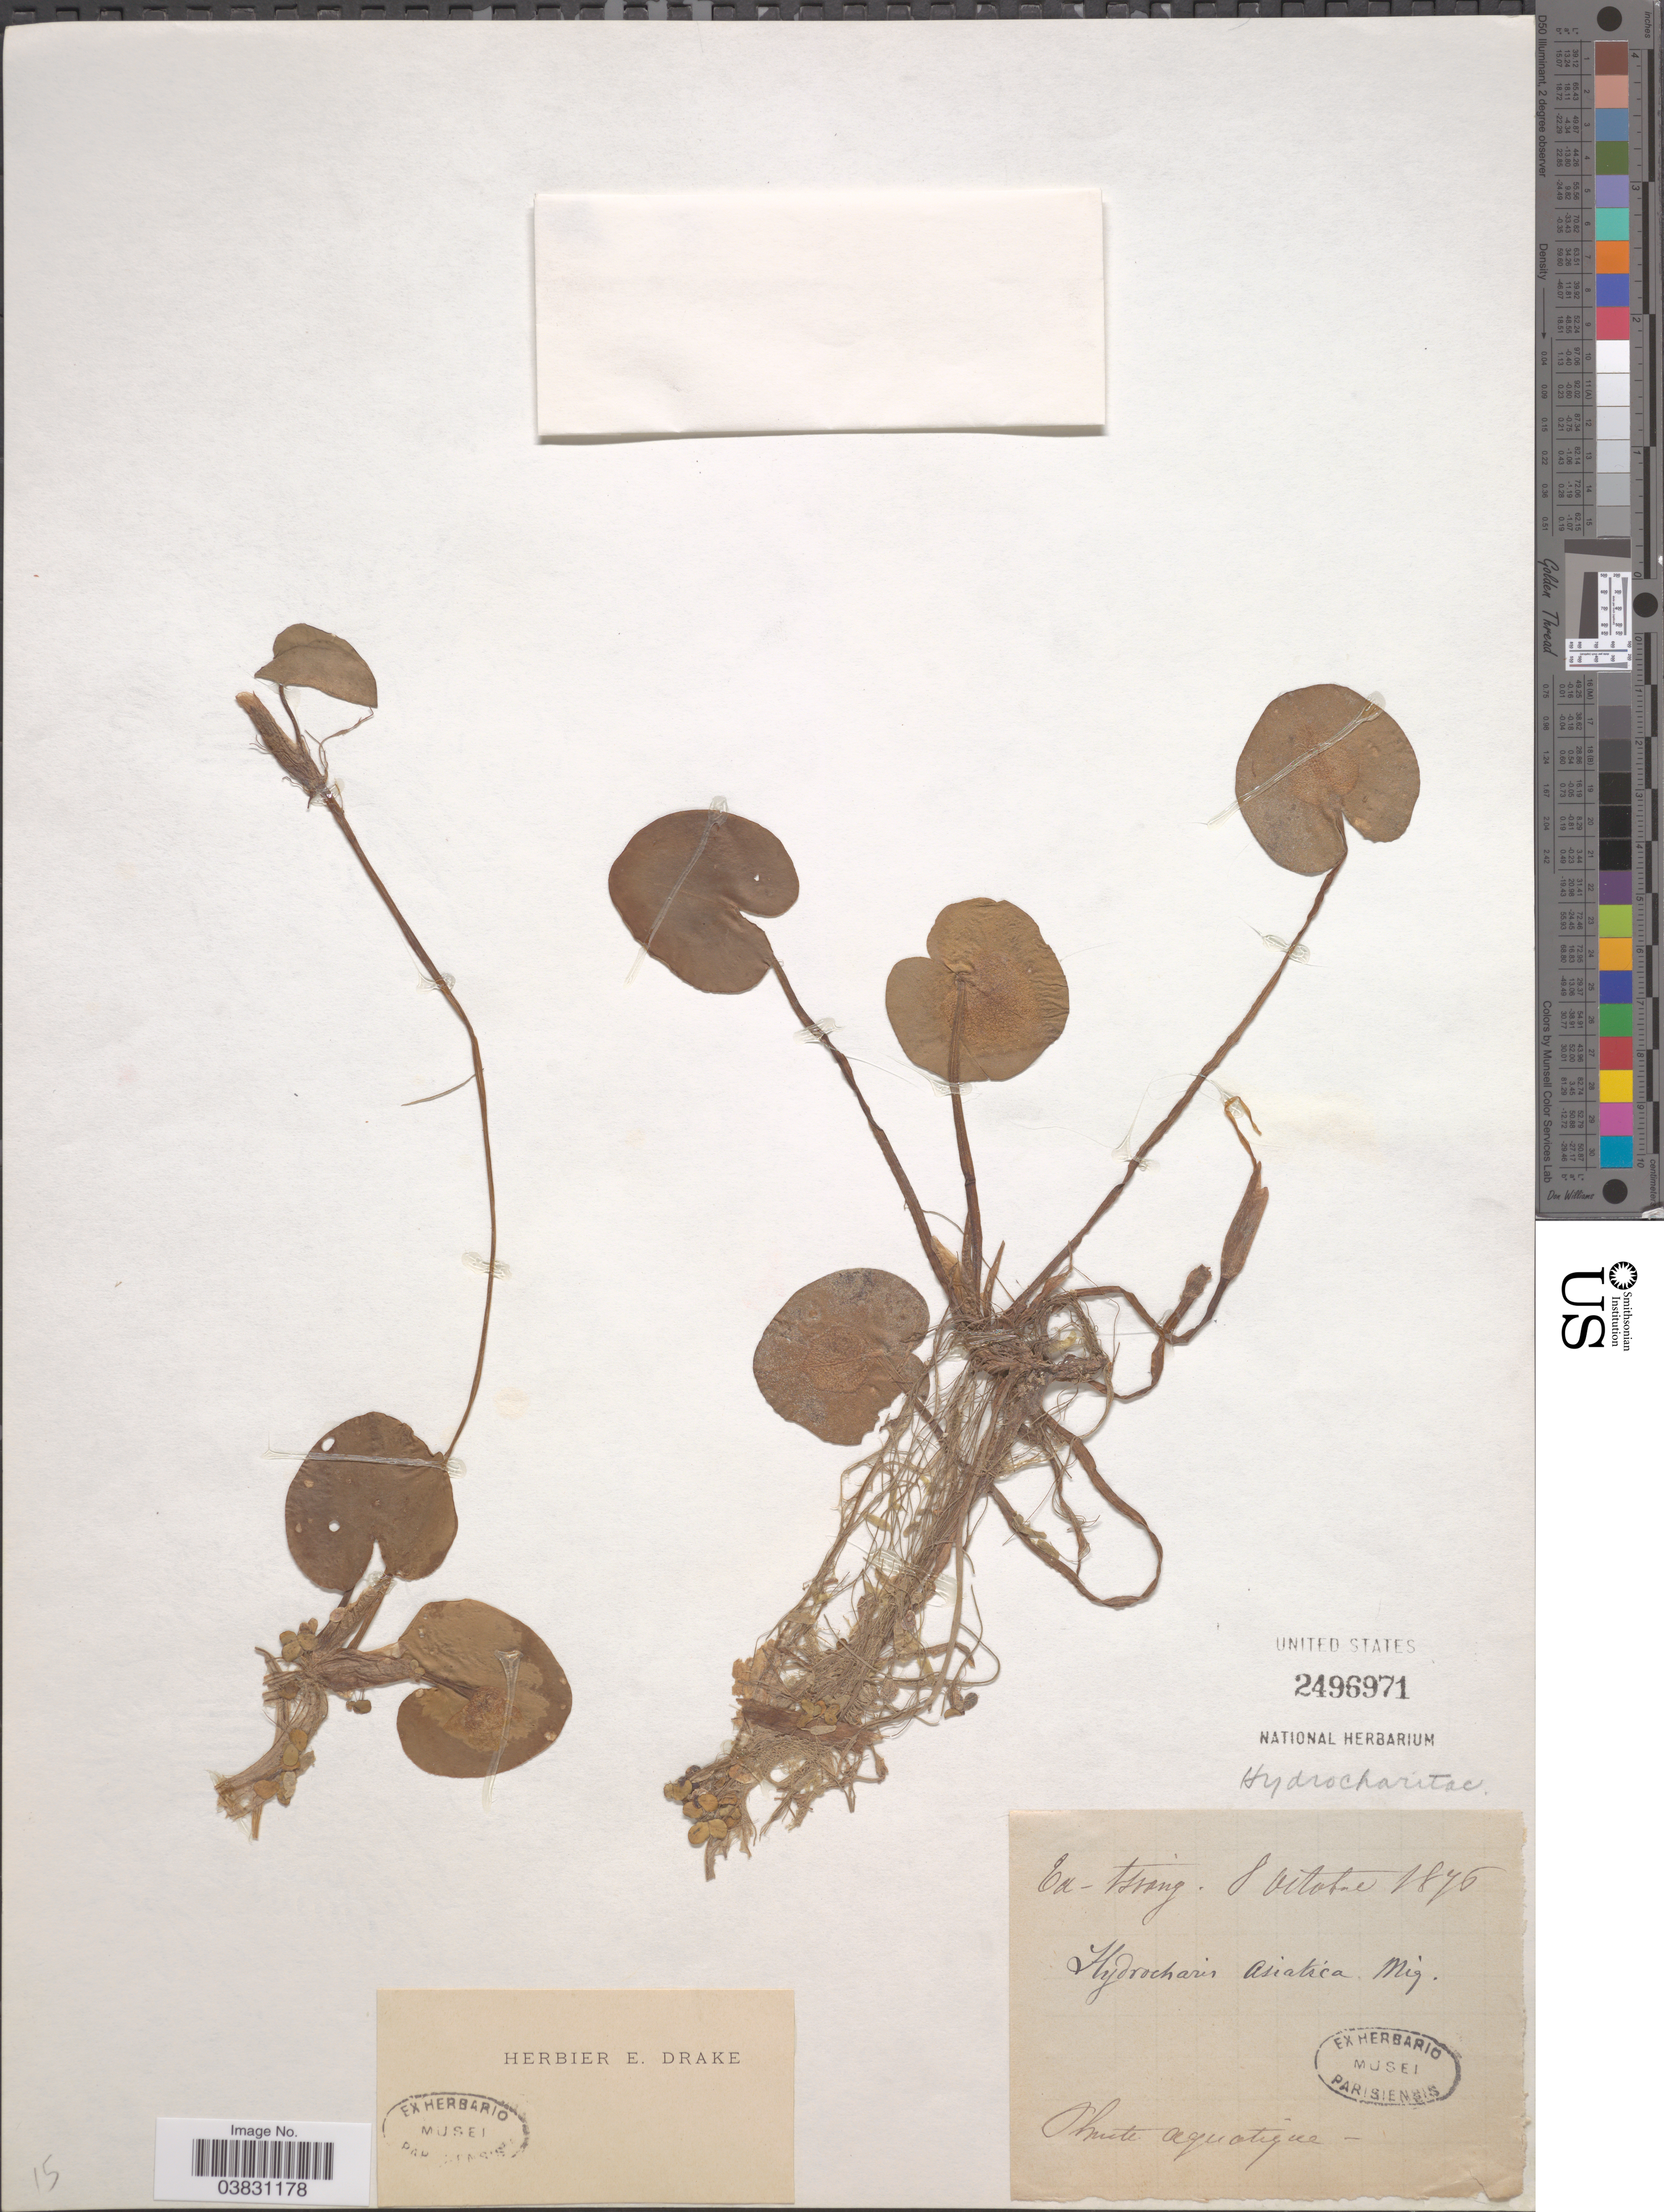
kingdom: Plantae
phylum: Tracheophyta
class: Liliopsida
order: Alismatales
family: Hydrocharitaceae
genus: Hydrocharis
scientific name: Hydrocharis asiatica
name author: Miq.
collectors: ex herb. E. Drake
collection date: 1875-10-08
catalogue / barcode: US 2496971